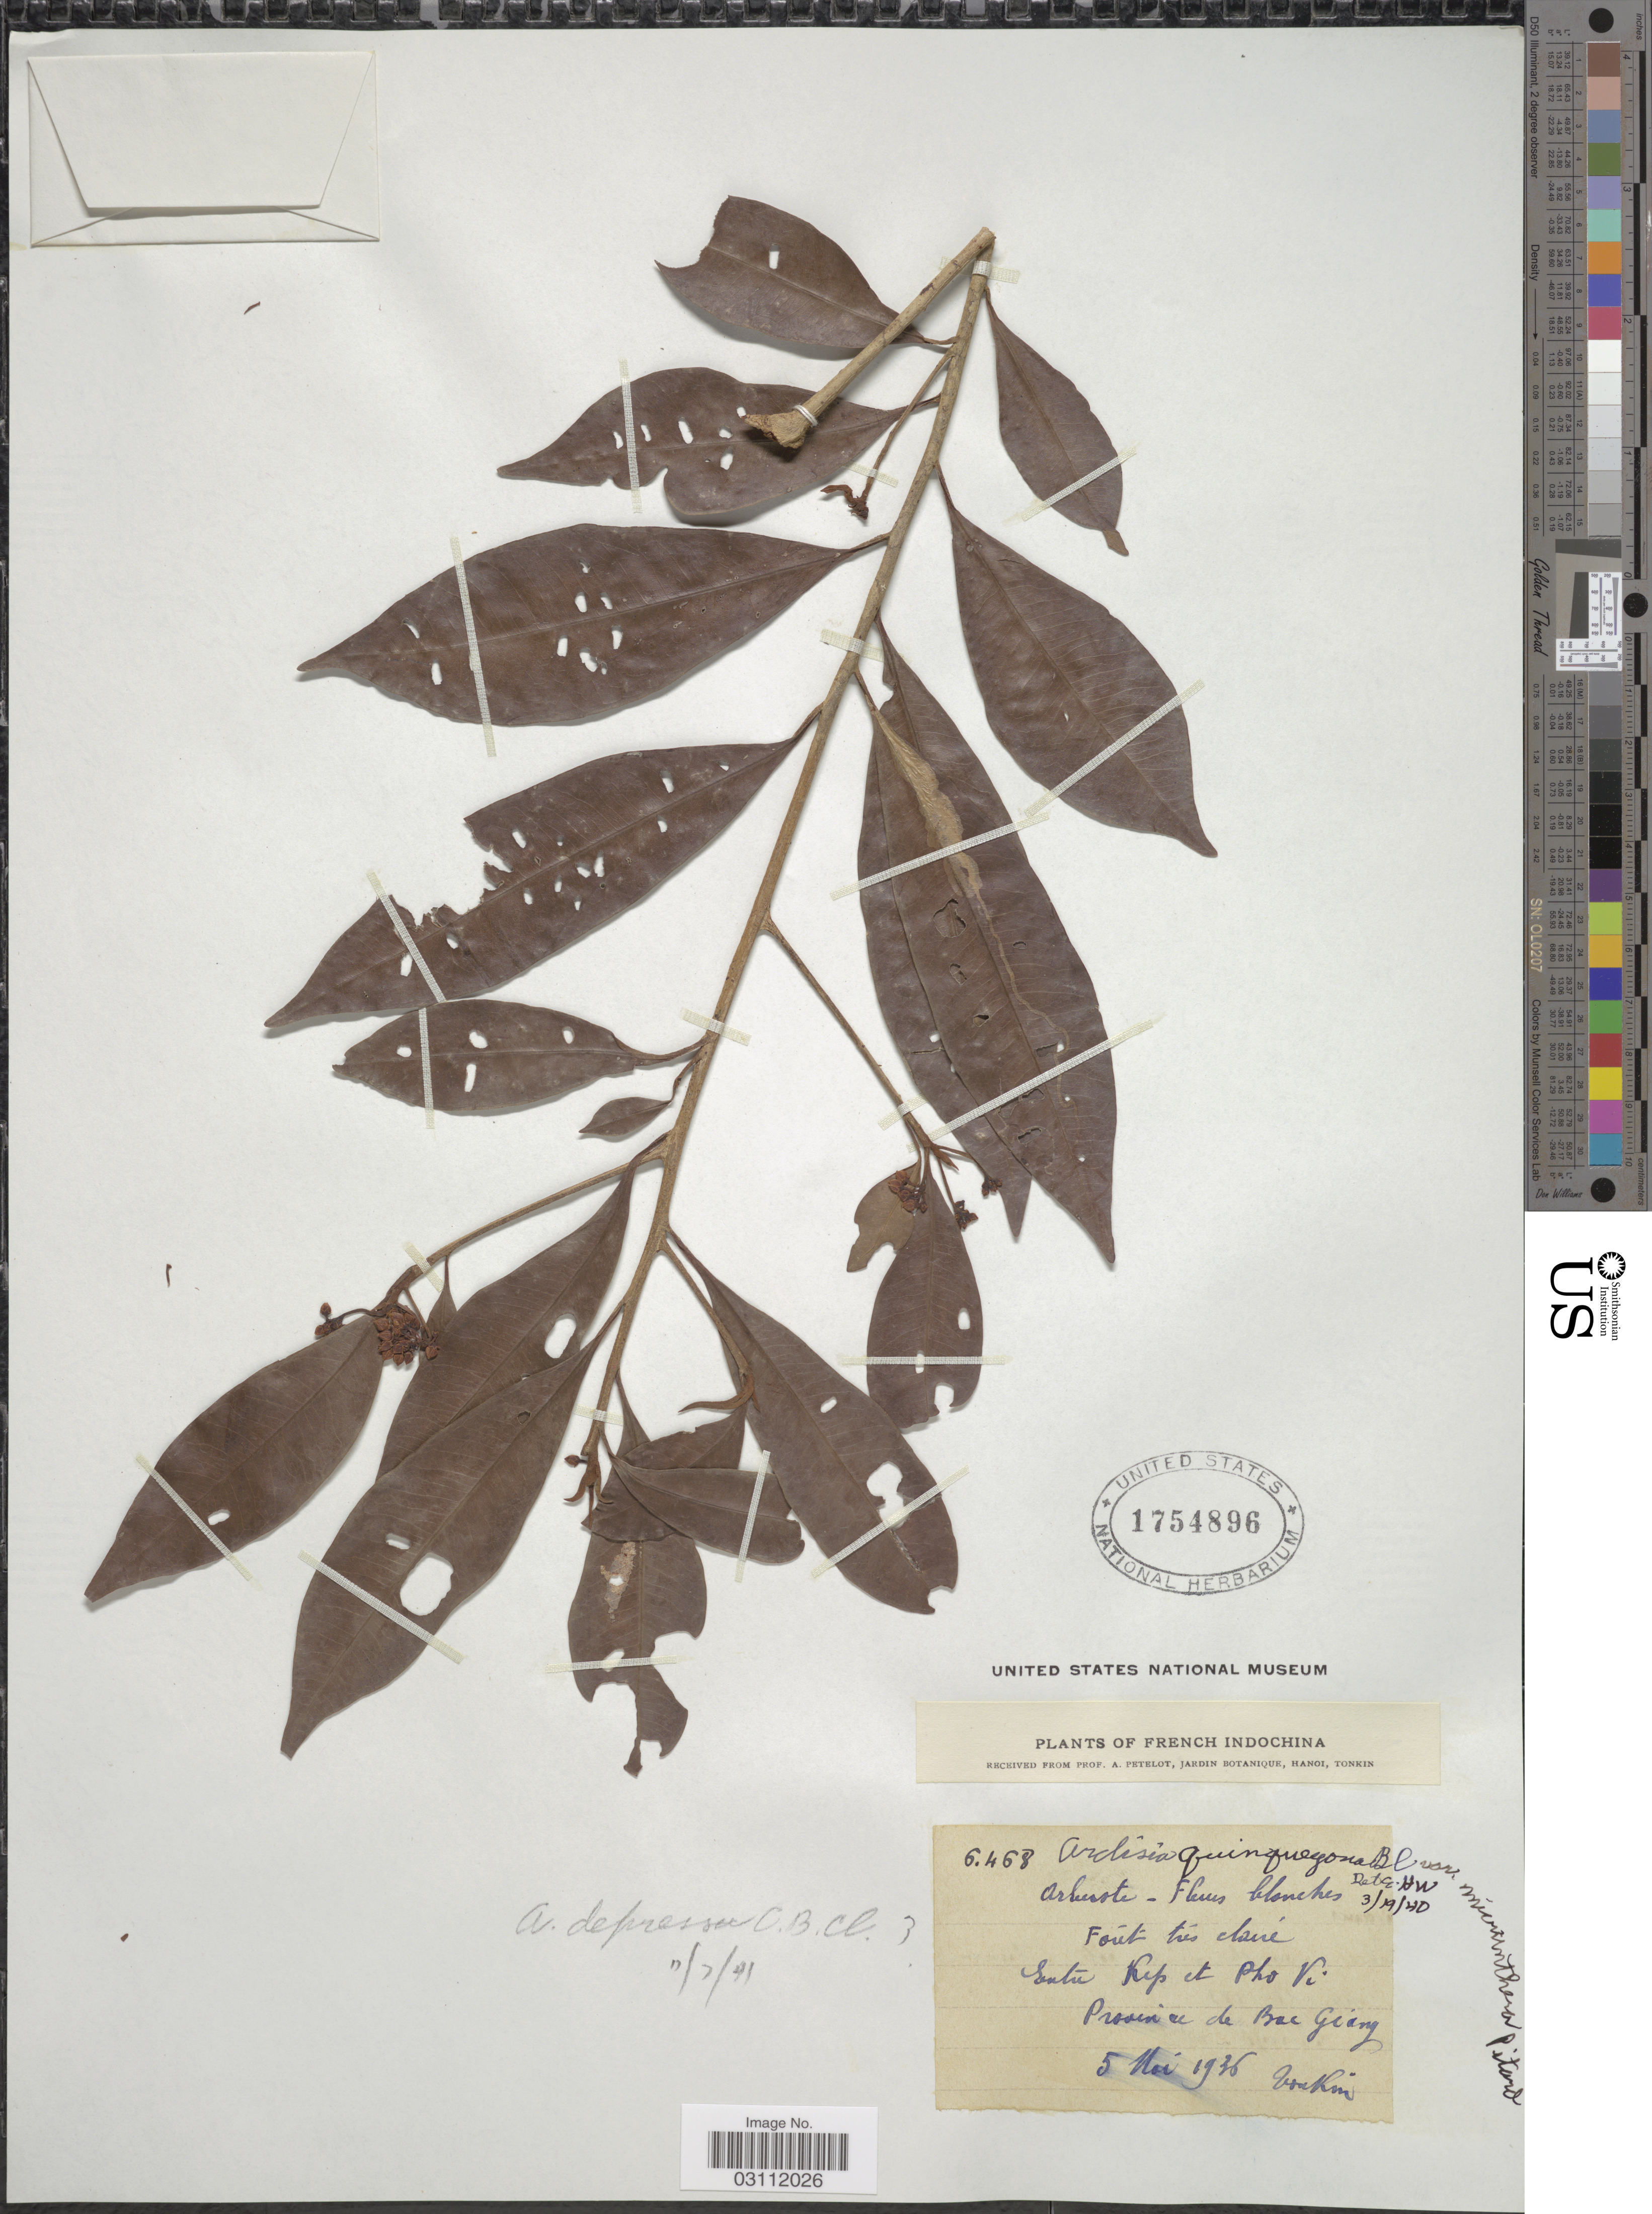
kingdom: Plantae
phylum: Tracheophyta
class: Magnoliopsida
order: Ericales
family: Primulaceae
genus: Ardisia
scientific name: Ardisia quinquegona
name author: Blume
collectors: A. Petelot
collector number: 6468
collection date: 1936-05-05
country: Vietnam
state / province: Bac Giang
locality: French Indochina, Entre Kep et Pho Vi, Province de Bac Giang.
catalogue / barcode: US 1754896